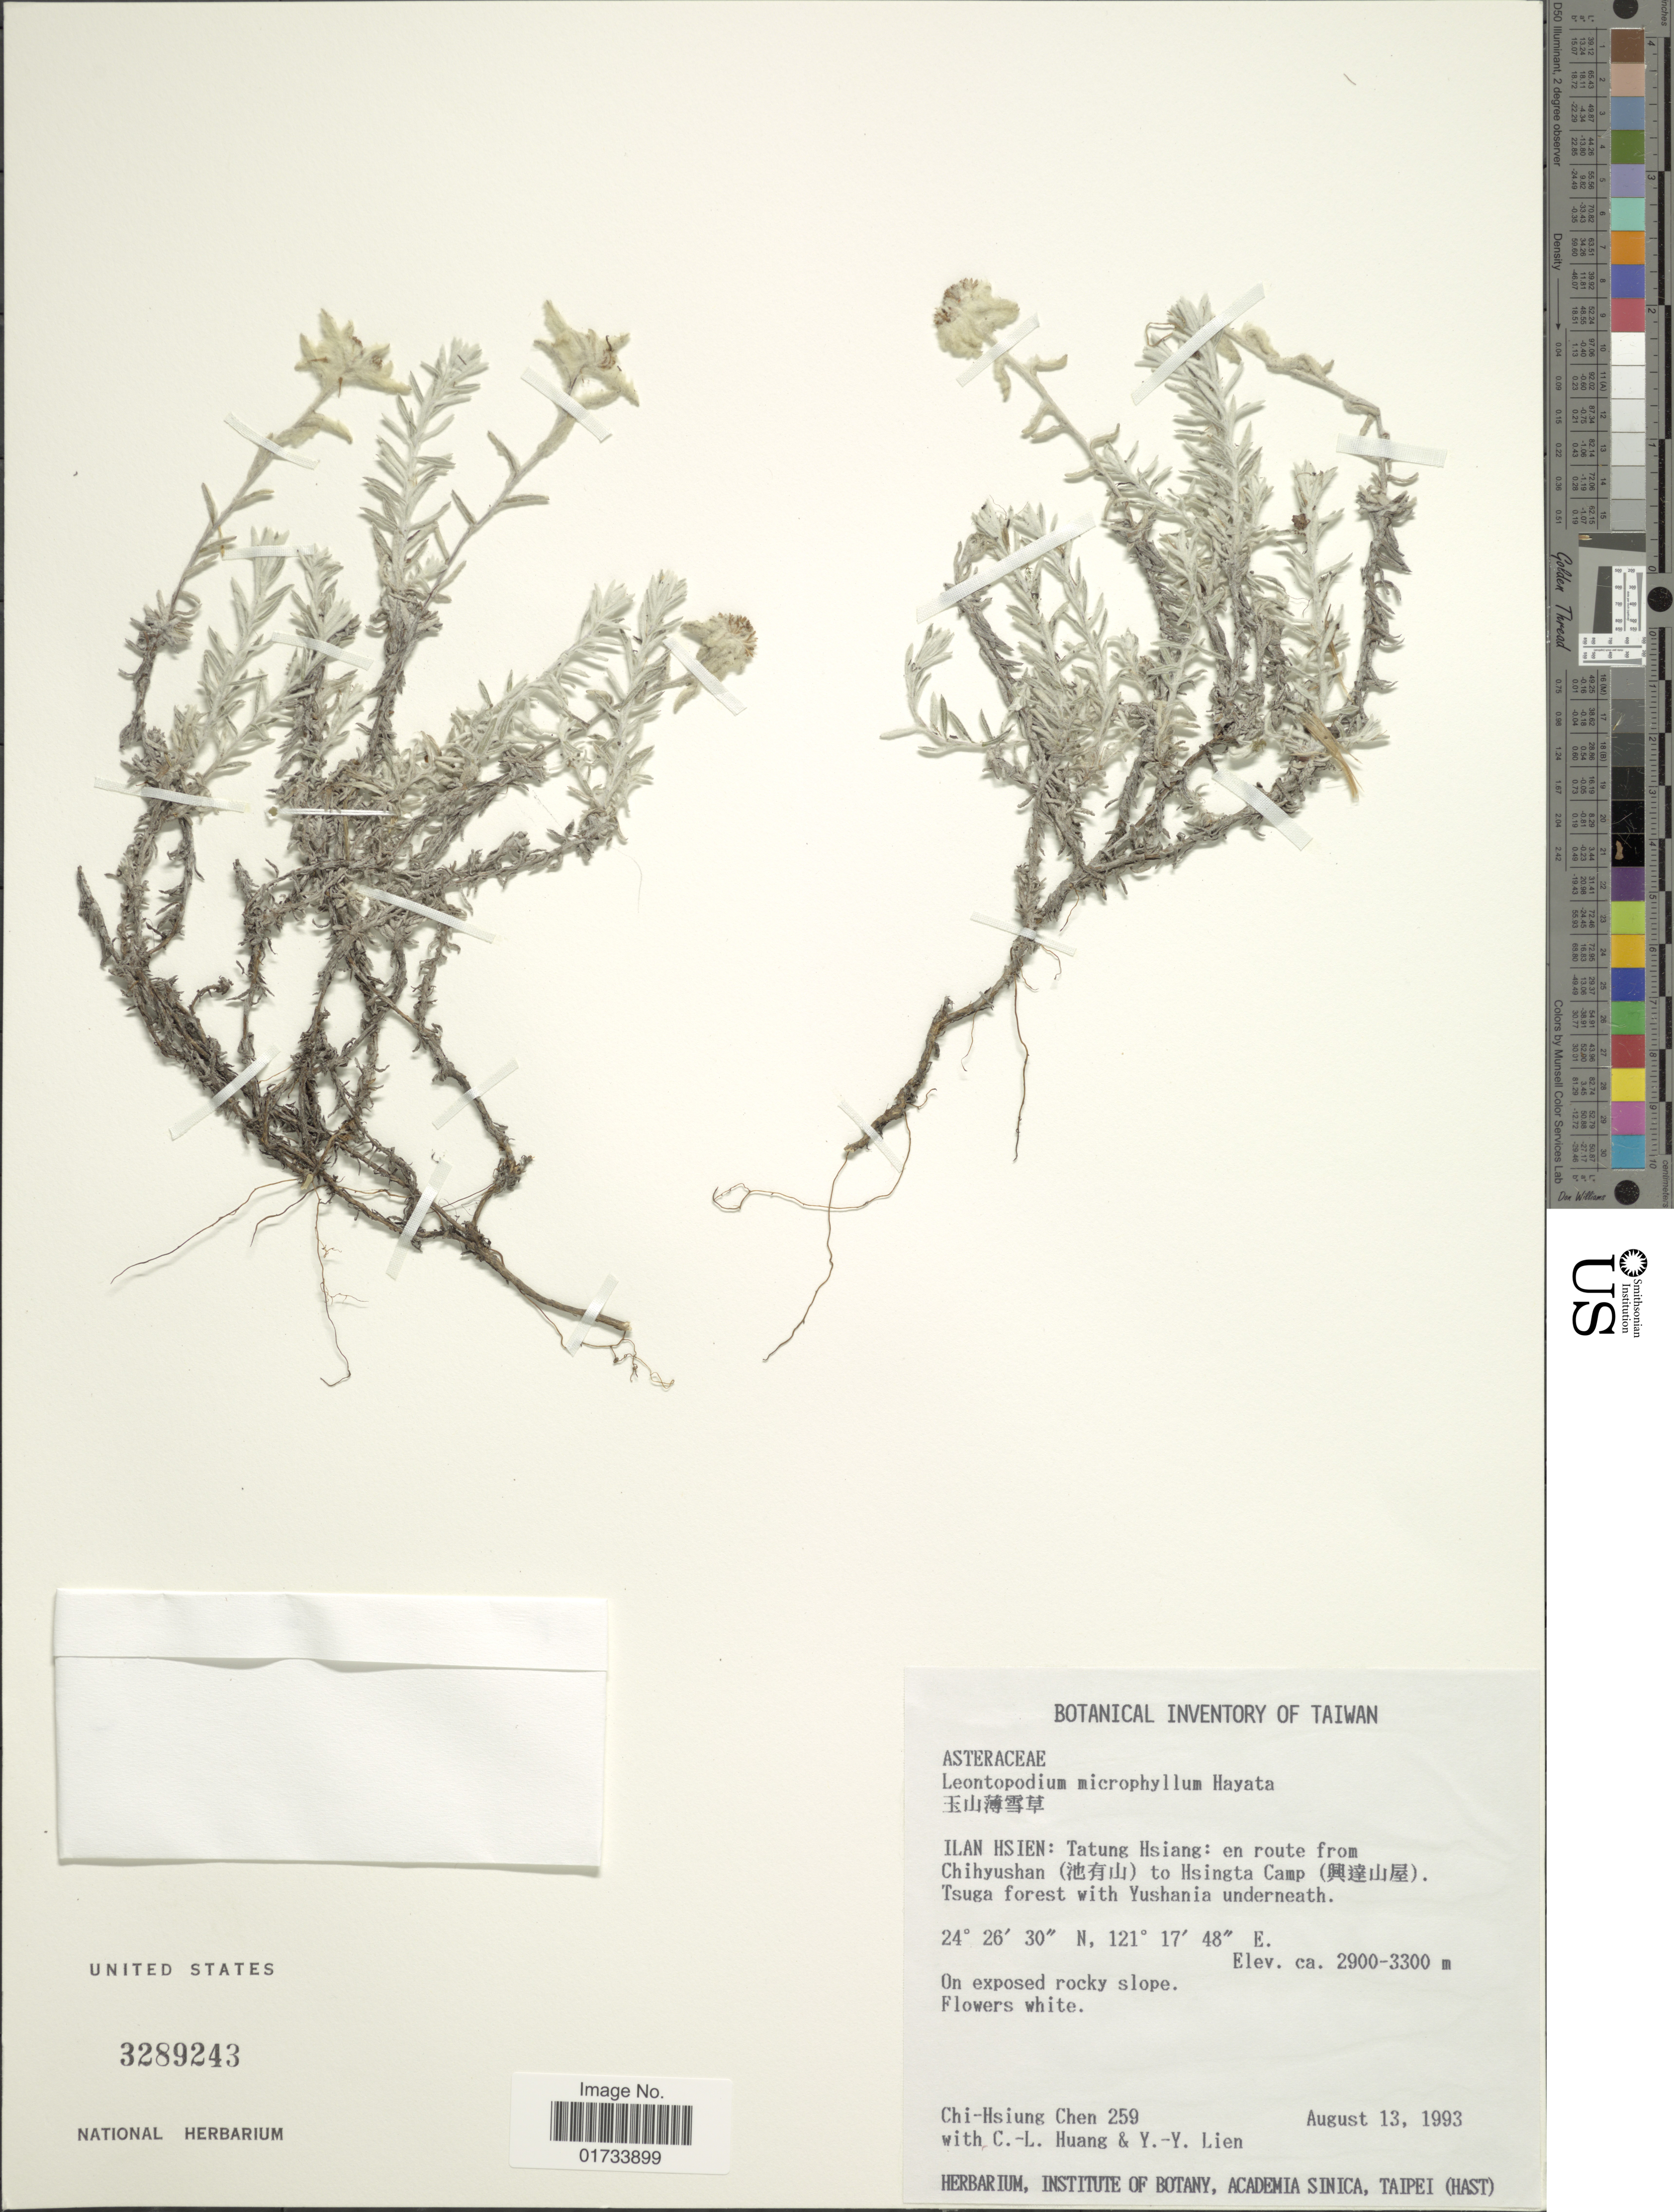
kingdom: Plantae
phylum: Tracheophyta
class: Magnoliopsida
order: Asterales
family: Asteraceae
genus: Leontopodium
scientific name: Leontopodium microphyllum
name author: Hayata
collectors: C.-H. Chen, C.-L. Huang & Y. Y. Lien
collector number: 259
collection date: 1993-08-13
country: Taiwan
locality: Ilan Hsien: Tatung Hsiang: en route from Chihyushan to Hsingta Camp, Tsuga forest with Yunchania underneath , on exposed rocky slope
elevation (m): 2900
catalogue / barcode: US 3289243